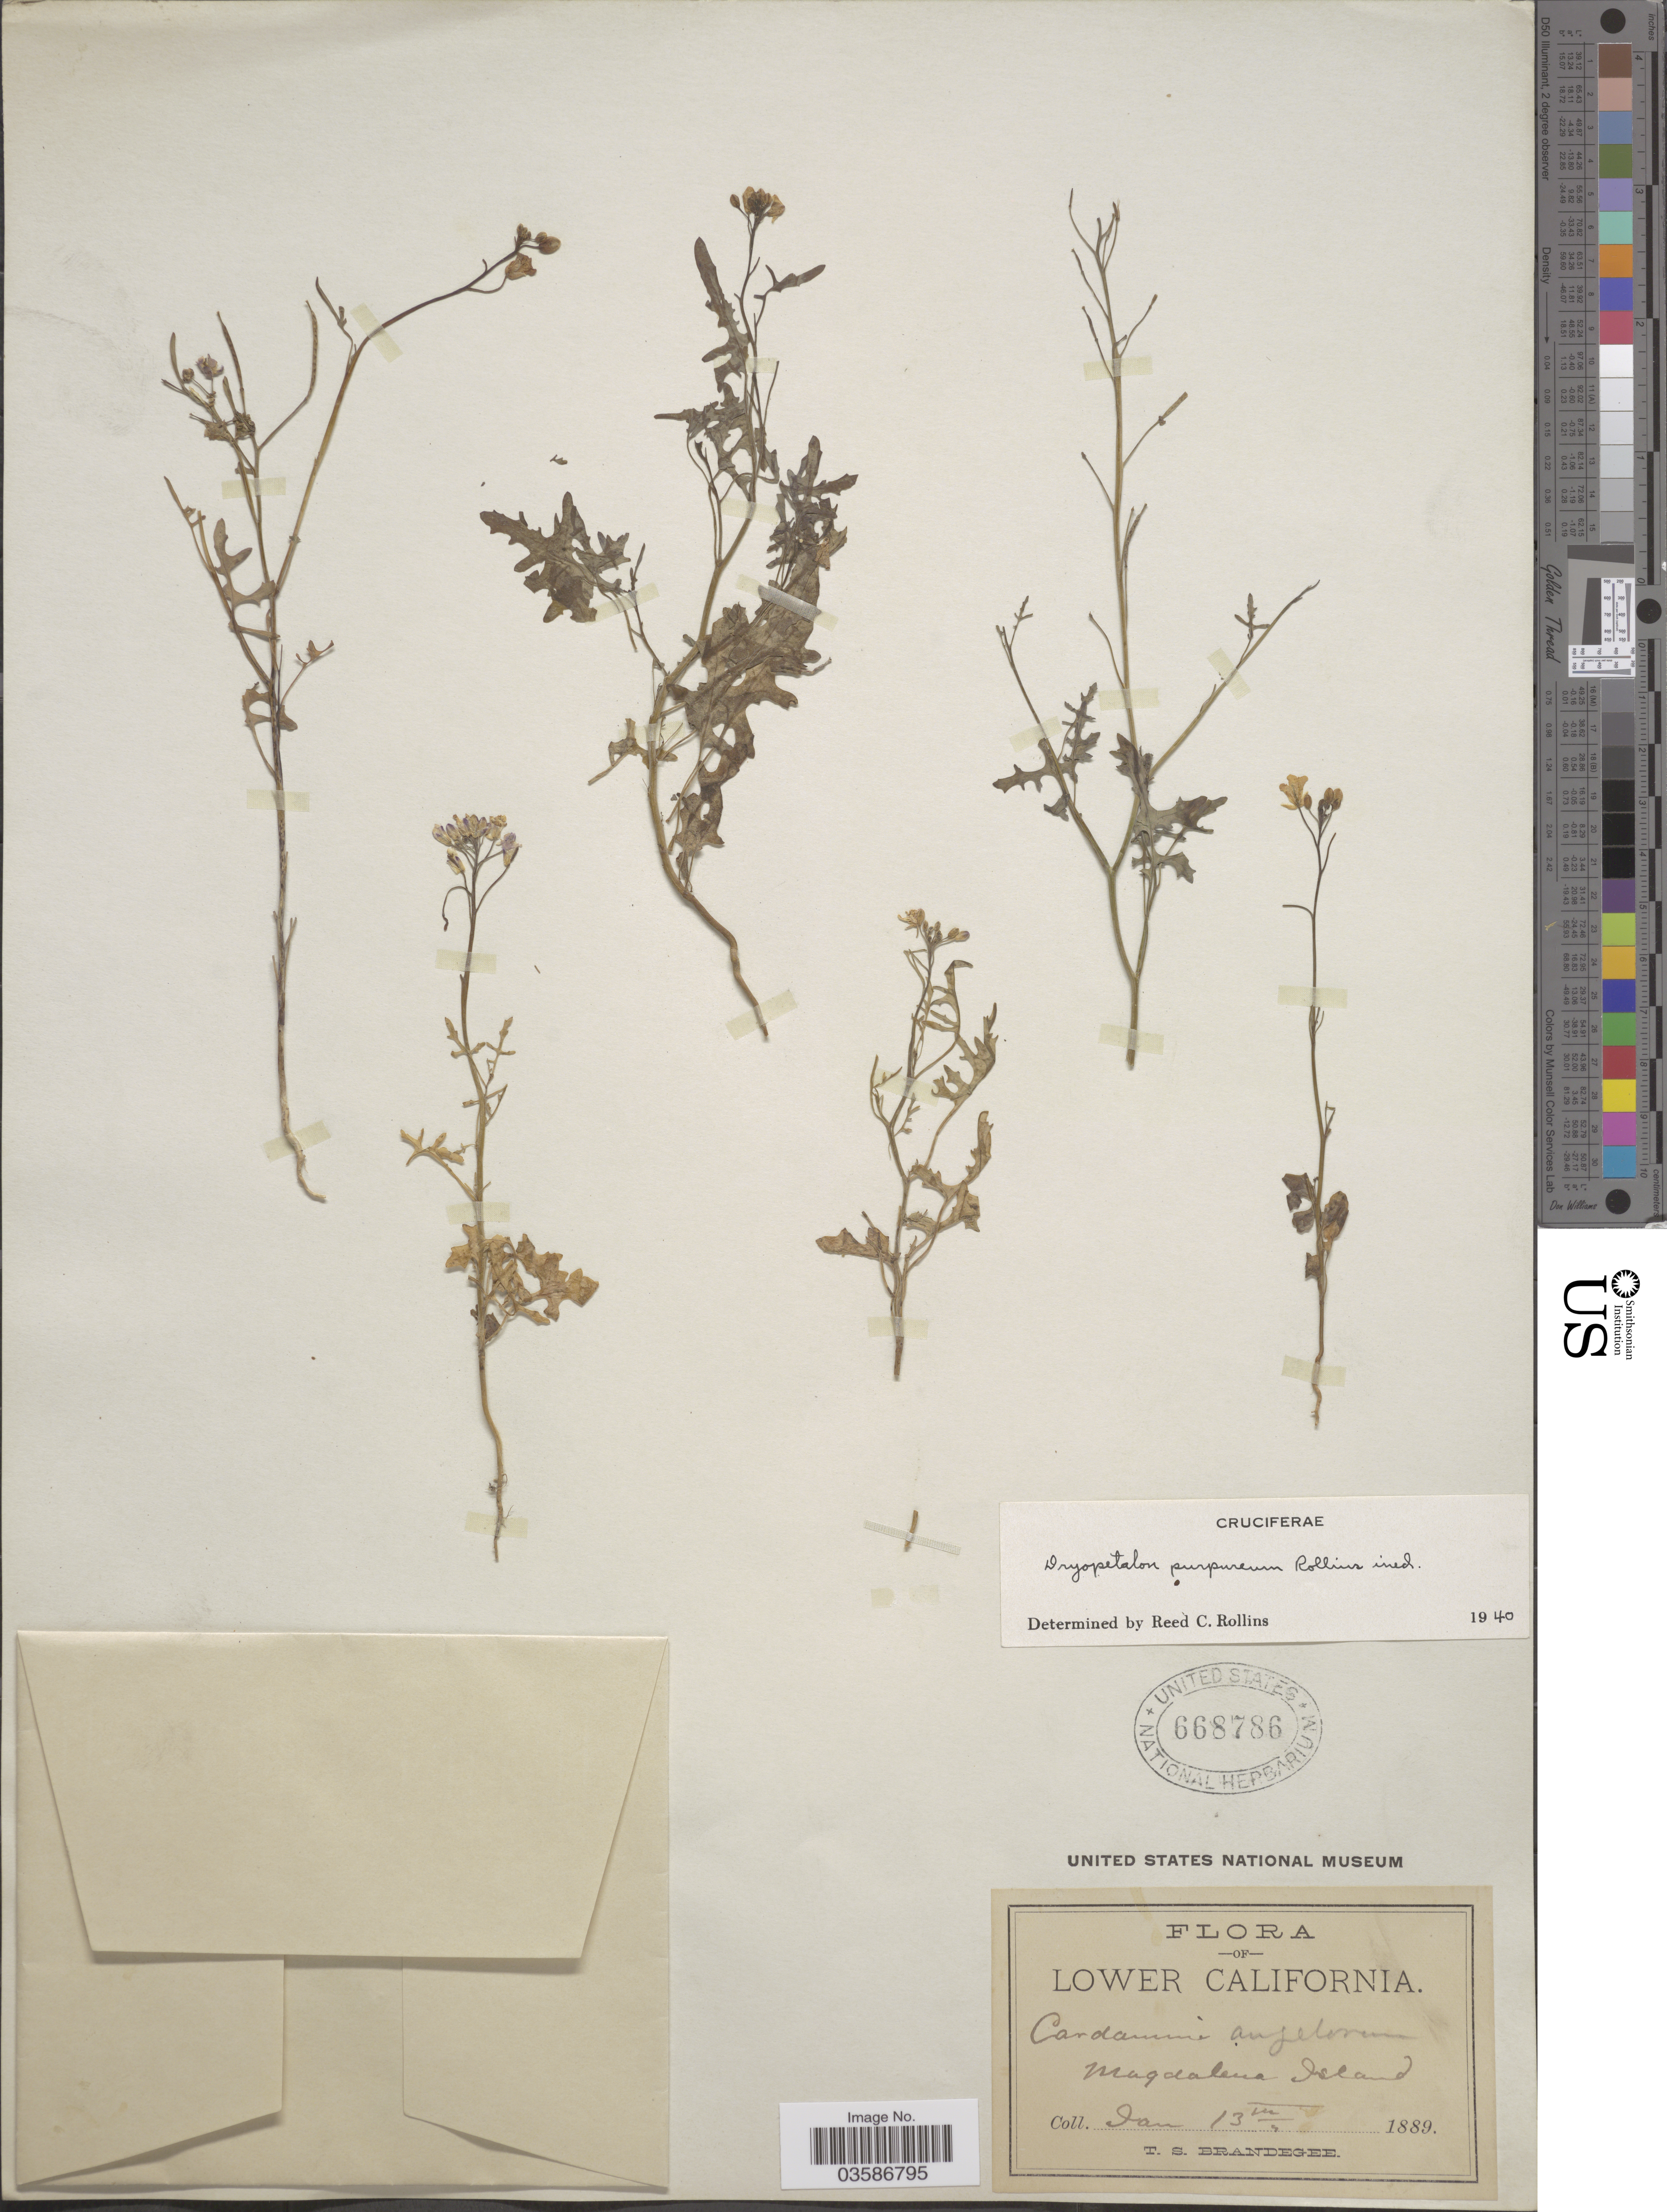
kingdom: Plantae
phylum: Tracheophyta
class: Magnoliopsida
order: Brassicales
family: Brassicaceae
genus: Dryopetalon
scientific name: Dryopetalon purpureum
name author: Rollins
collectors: T. S. Brandegee (herbarium)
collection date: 1889-01-13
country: Mexico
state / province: Baja California Sur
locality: Lower California. Magdalena Island.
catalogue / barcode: US 668786